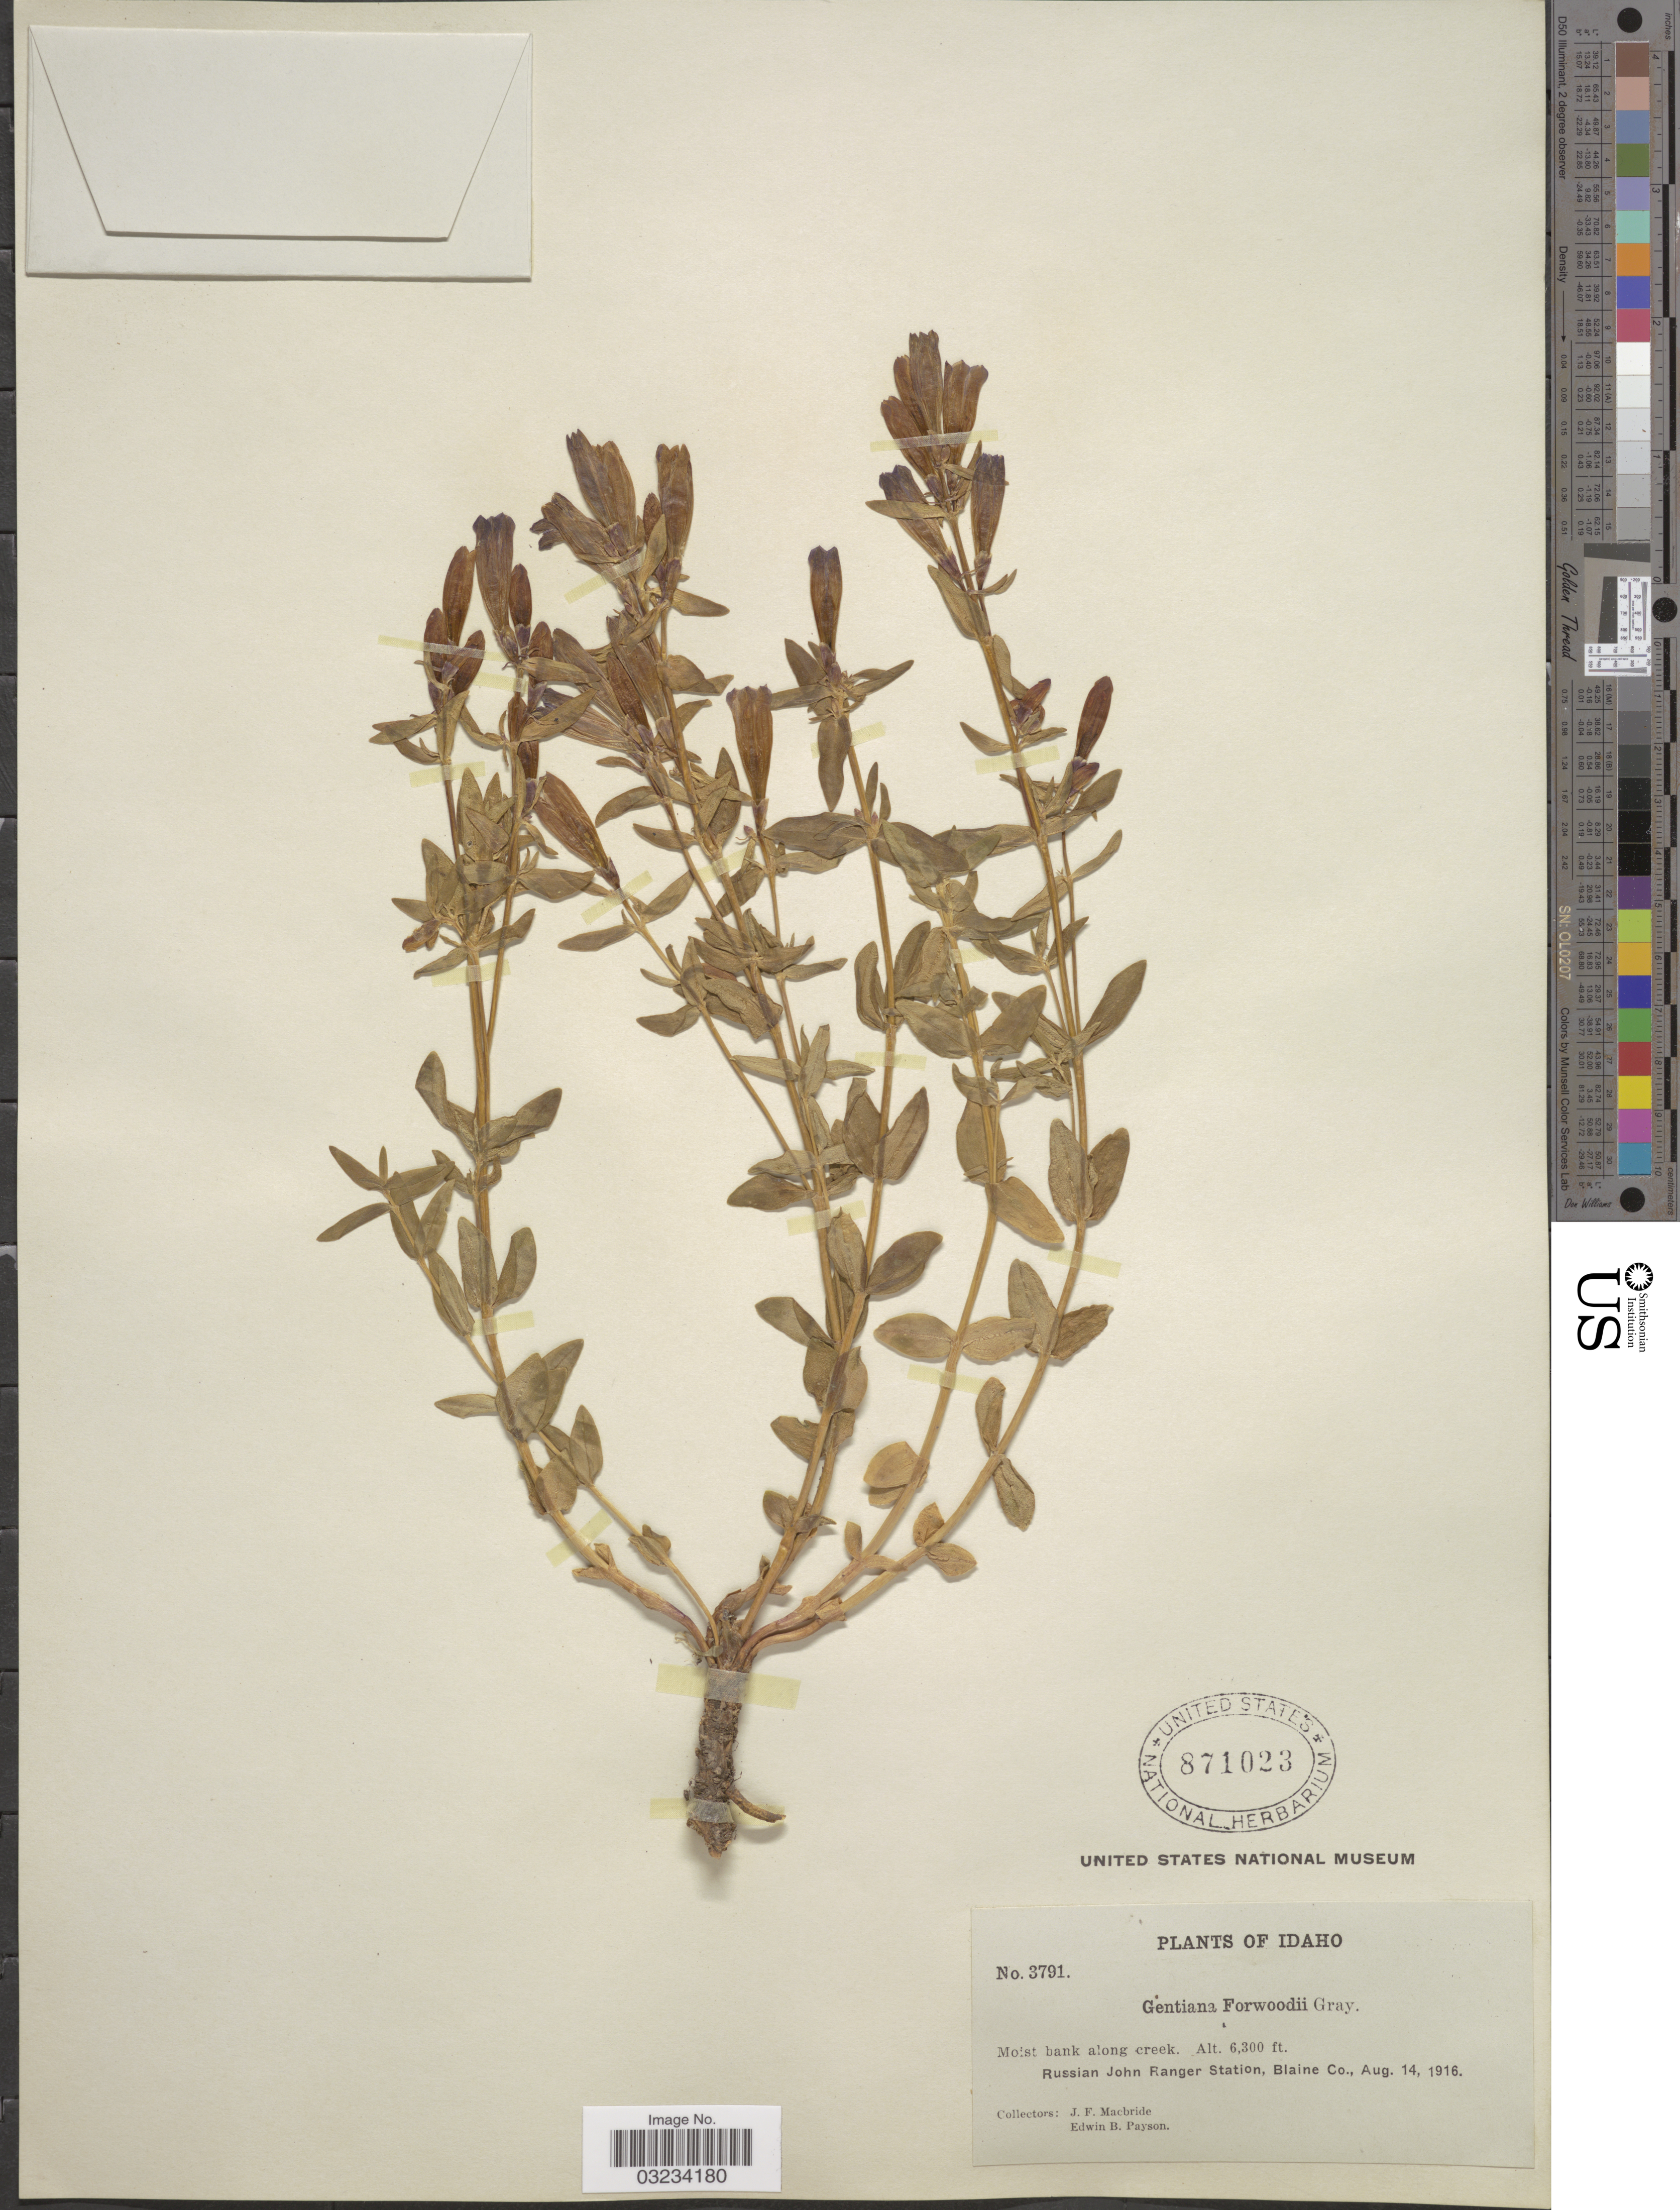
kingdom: Plantae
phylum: Tracheophyta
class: Magnoliopsida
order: Gentianales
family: Gentianaceae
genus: Gentiana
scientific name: Gentiana forwoodii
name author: A. Gray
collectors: J. F. Macbride & E. B. Payson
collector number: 3791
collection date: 1916-08-14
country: United States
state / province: Idaho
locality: Moist bank along creek. Russian John Ranger Station, Blaine Co.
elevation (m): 1920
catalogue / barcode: US 871023